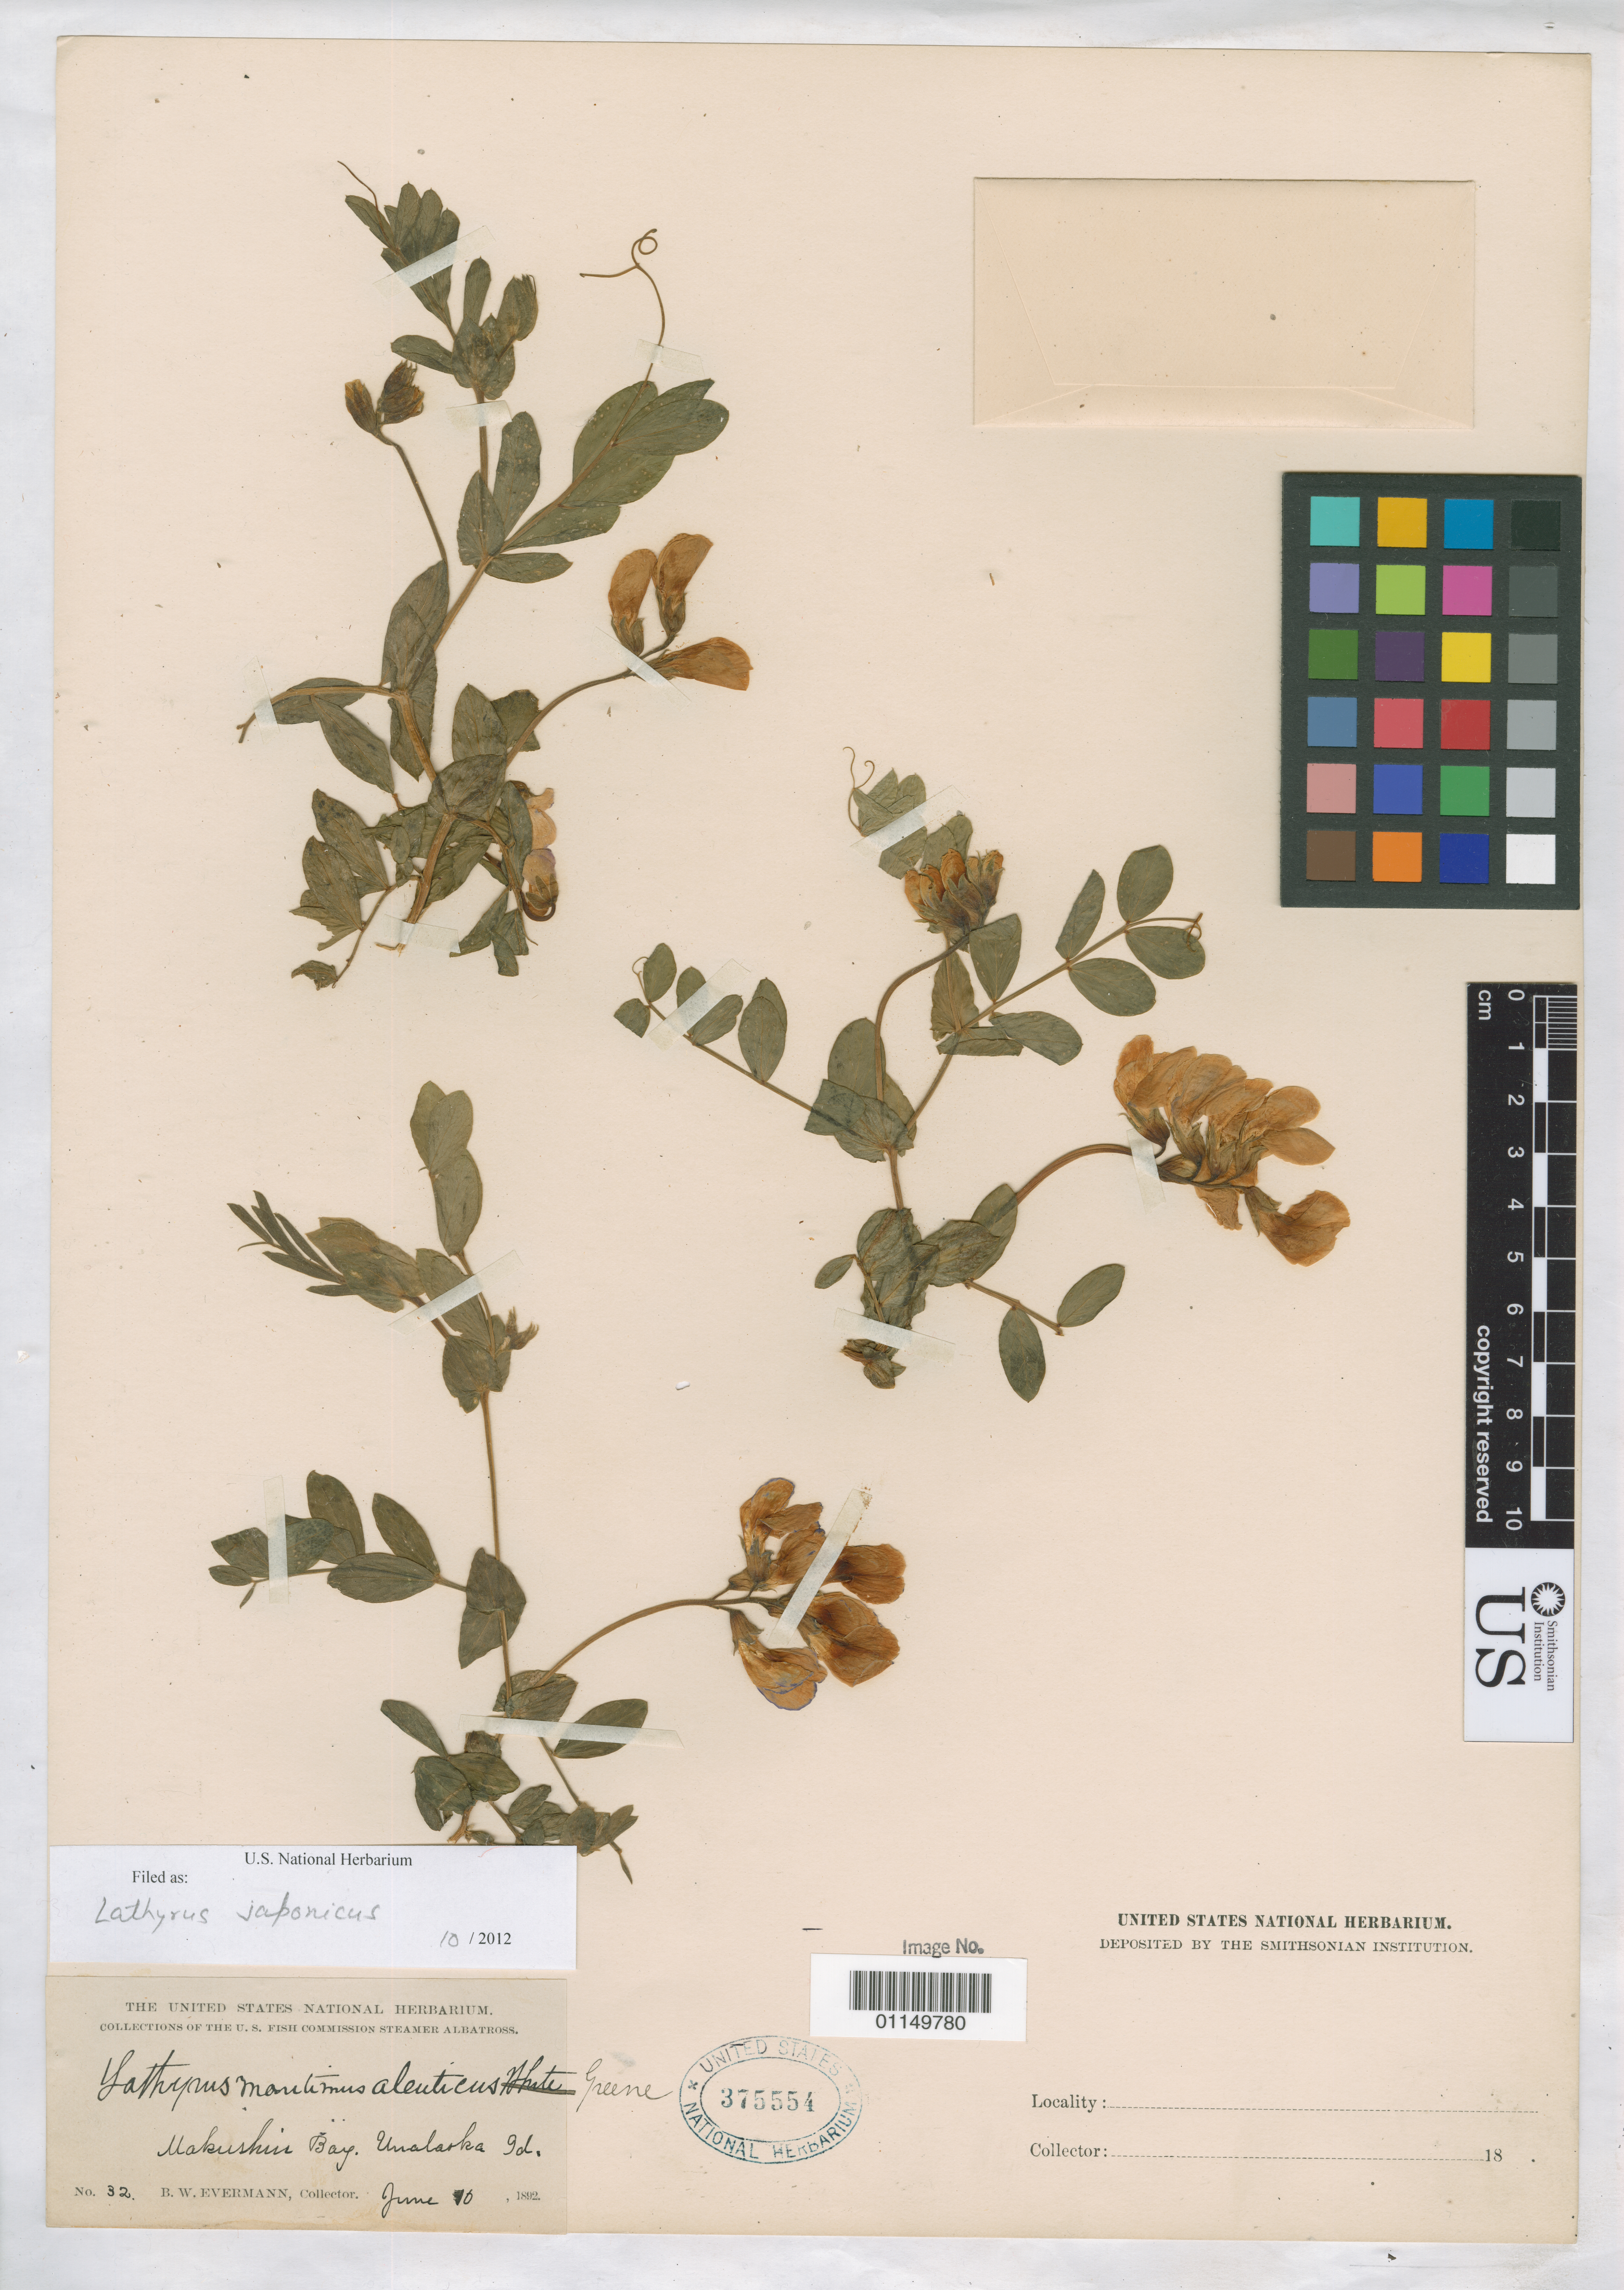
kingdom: Plantae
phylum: Tracheophyta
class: Magnoliopsida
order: Fabales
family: Fabaceae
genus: Lathyrus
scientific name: Lathyrus japonicus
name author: Willd.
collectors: B. W. Evermann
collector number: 32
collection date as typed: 10 Jun 1892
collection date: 1892-06-10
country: United States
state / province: Alaska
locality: Makushin Bay, Unalaska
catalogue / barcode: US 375554